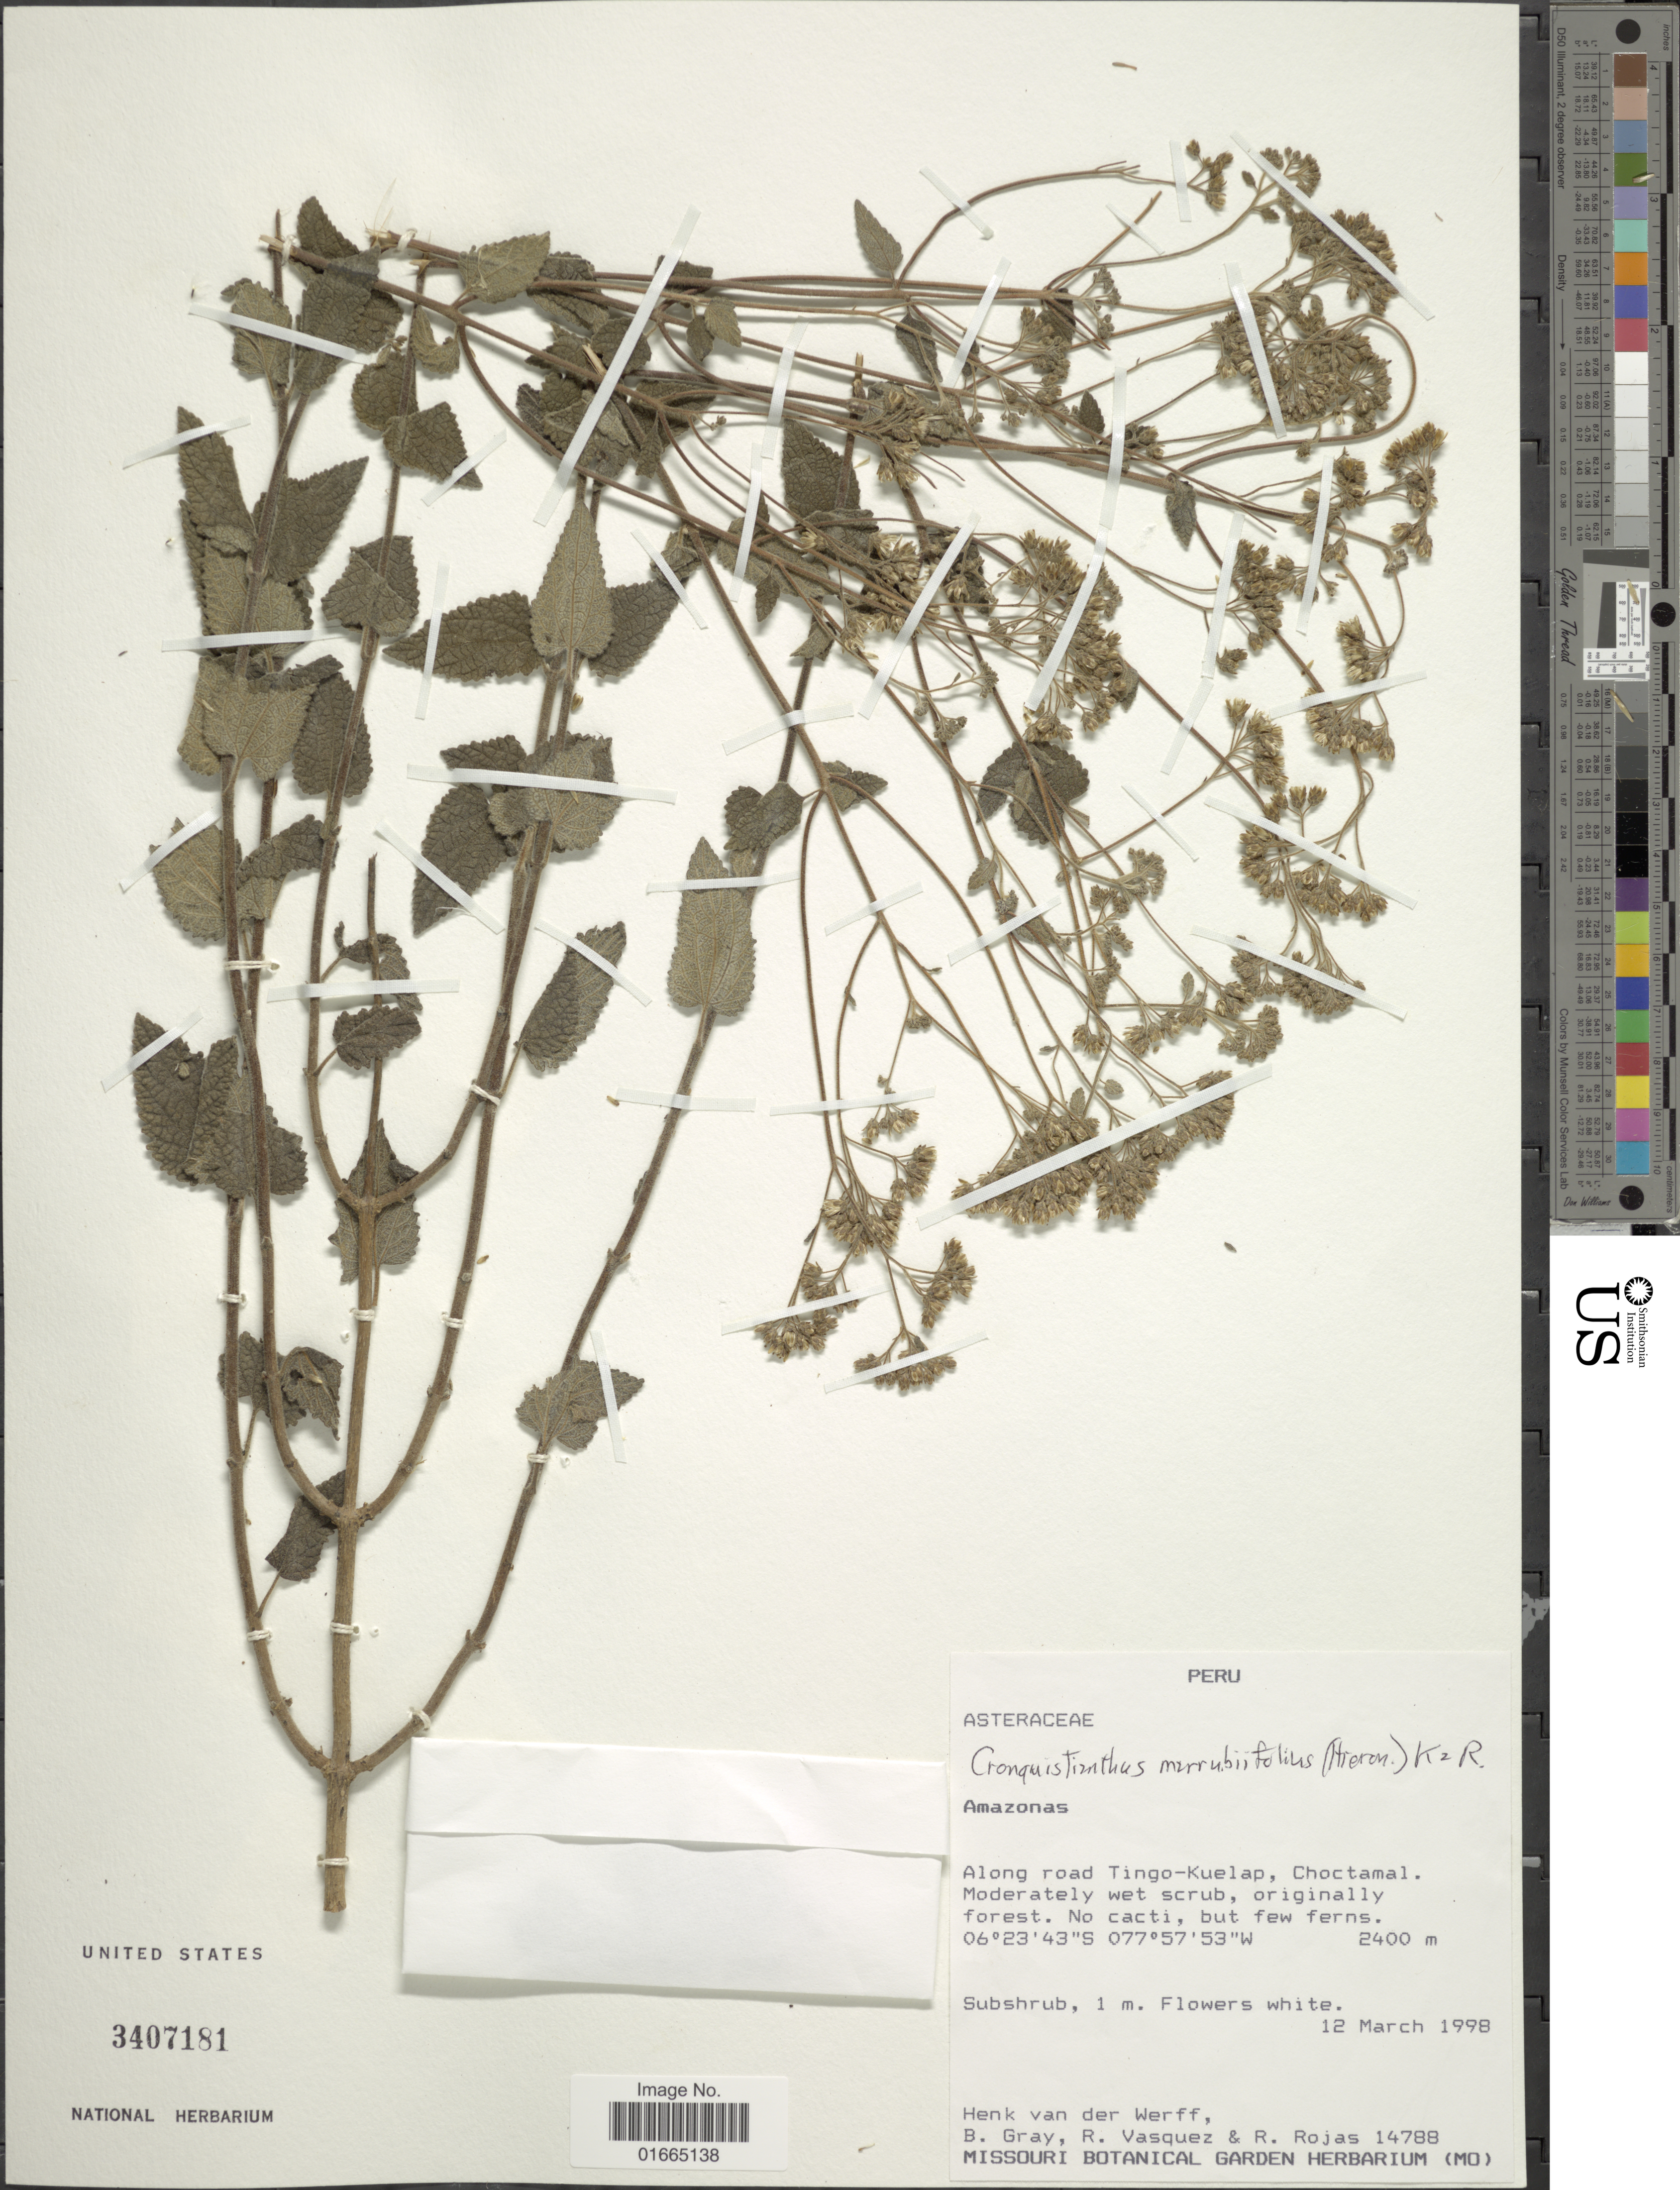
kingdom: Plantae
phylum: Tracheophyta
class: Magnoliopsida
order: Asterales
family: Asteraceae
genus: Cronquistianthus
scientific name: Cronquistianthus marrubiifolius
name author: (Hieron.) R.M. King & H. Rob.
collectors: H. van der Werff, B. Gray, R. Vasquez & R. Rojas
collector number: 14788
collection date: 1998-03-12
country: Peru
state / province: Amazonas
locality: Along road Tingo-Kuelap, Choctamal.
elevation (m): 2400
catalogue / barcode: US 3407181